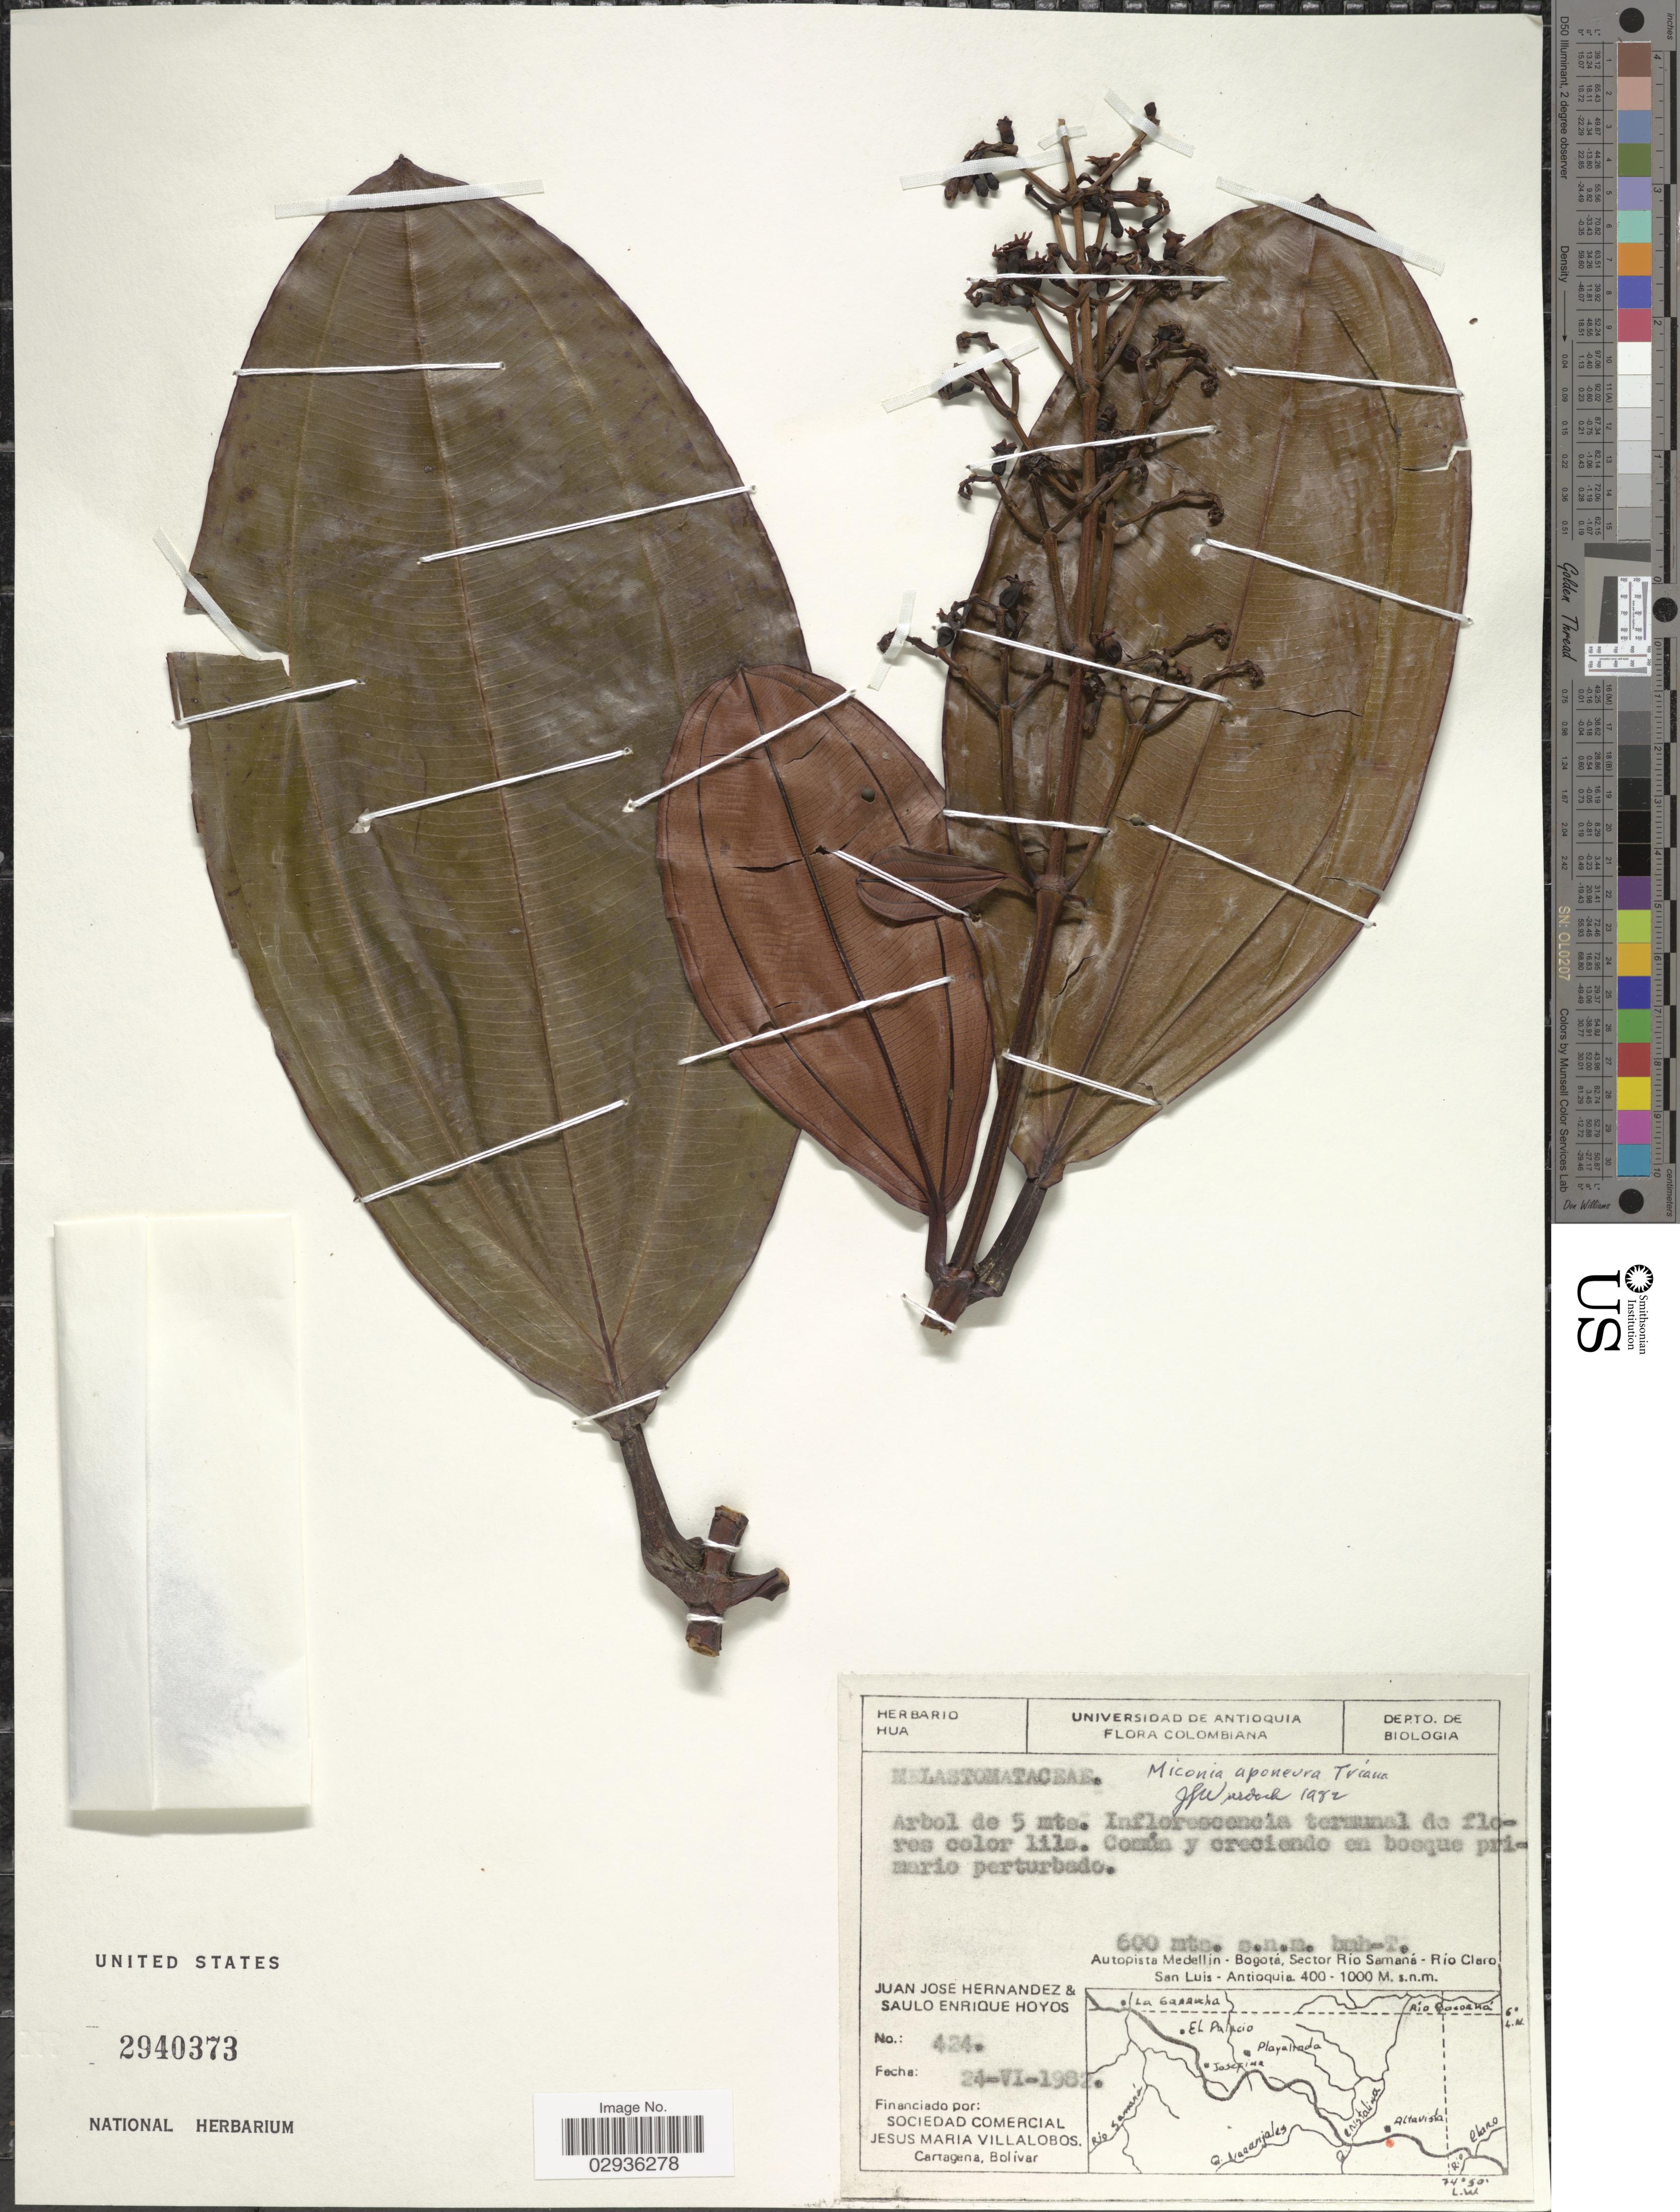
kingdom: Plantae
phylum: Tracheophyta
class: Magnoliopsida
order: Myrtales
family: Melastomataceae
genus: Miconia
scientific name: Miconia aponeura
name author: Triana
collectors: J. J. Hernandez & S. E. Hoyos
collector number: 424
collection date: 1982-06-24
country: Colombia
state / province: Antioquia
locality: Autopista Medllín- Bogotá, Sector Río Samaná- Rio Claro San Luis.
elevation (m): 400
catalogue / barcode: US 2940373